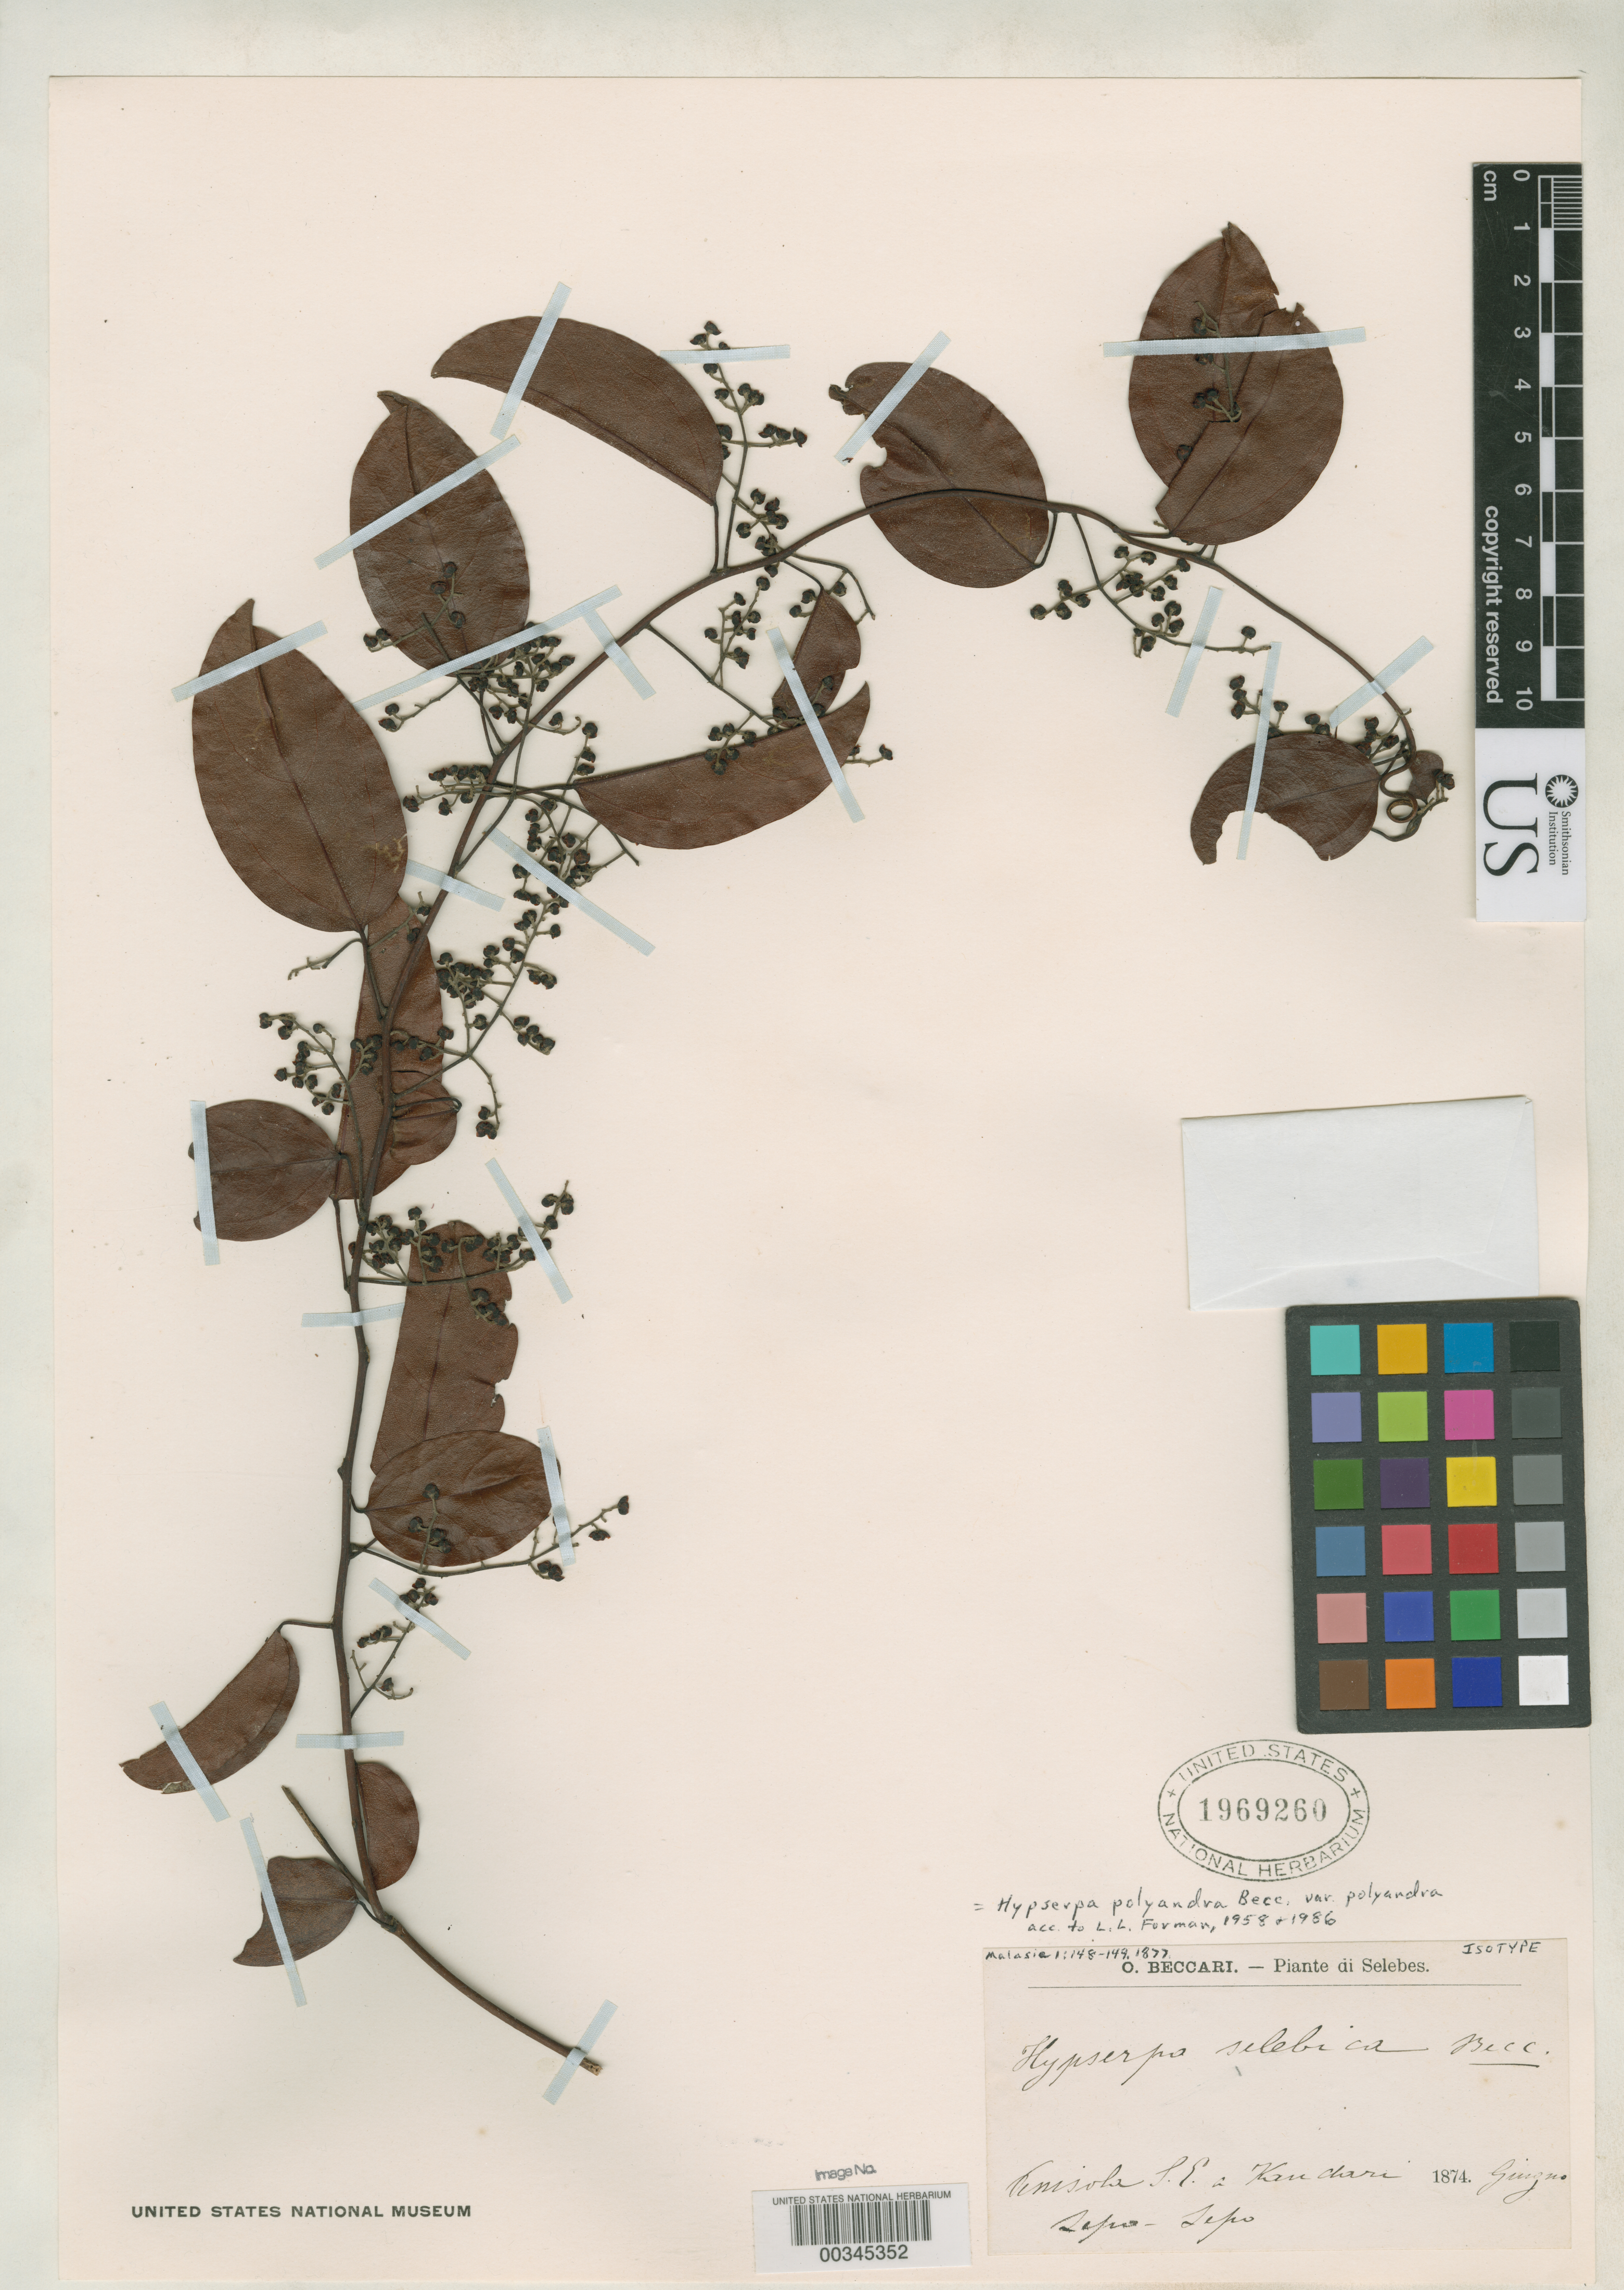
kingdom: Plantae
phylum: Tracheophyta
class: Magnoliopsida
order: Ranunculales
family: Menispermaceae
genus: Hypserpa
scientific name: Hypserpa selebica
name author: Becc.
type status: Isotype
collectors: O. Beccari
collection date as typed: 1874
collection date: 1874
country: Indonesia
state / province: Sulawesi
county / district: Sulawesi Tenggara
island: Sulawesi [Celebes]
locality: Penisola SE a Kendari, Sepo-Sepo.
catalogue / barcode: US 1969260